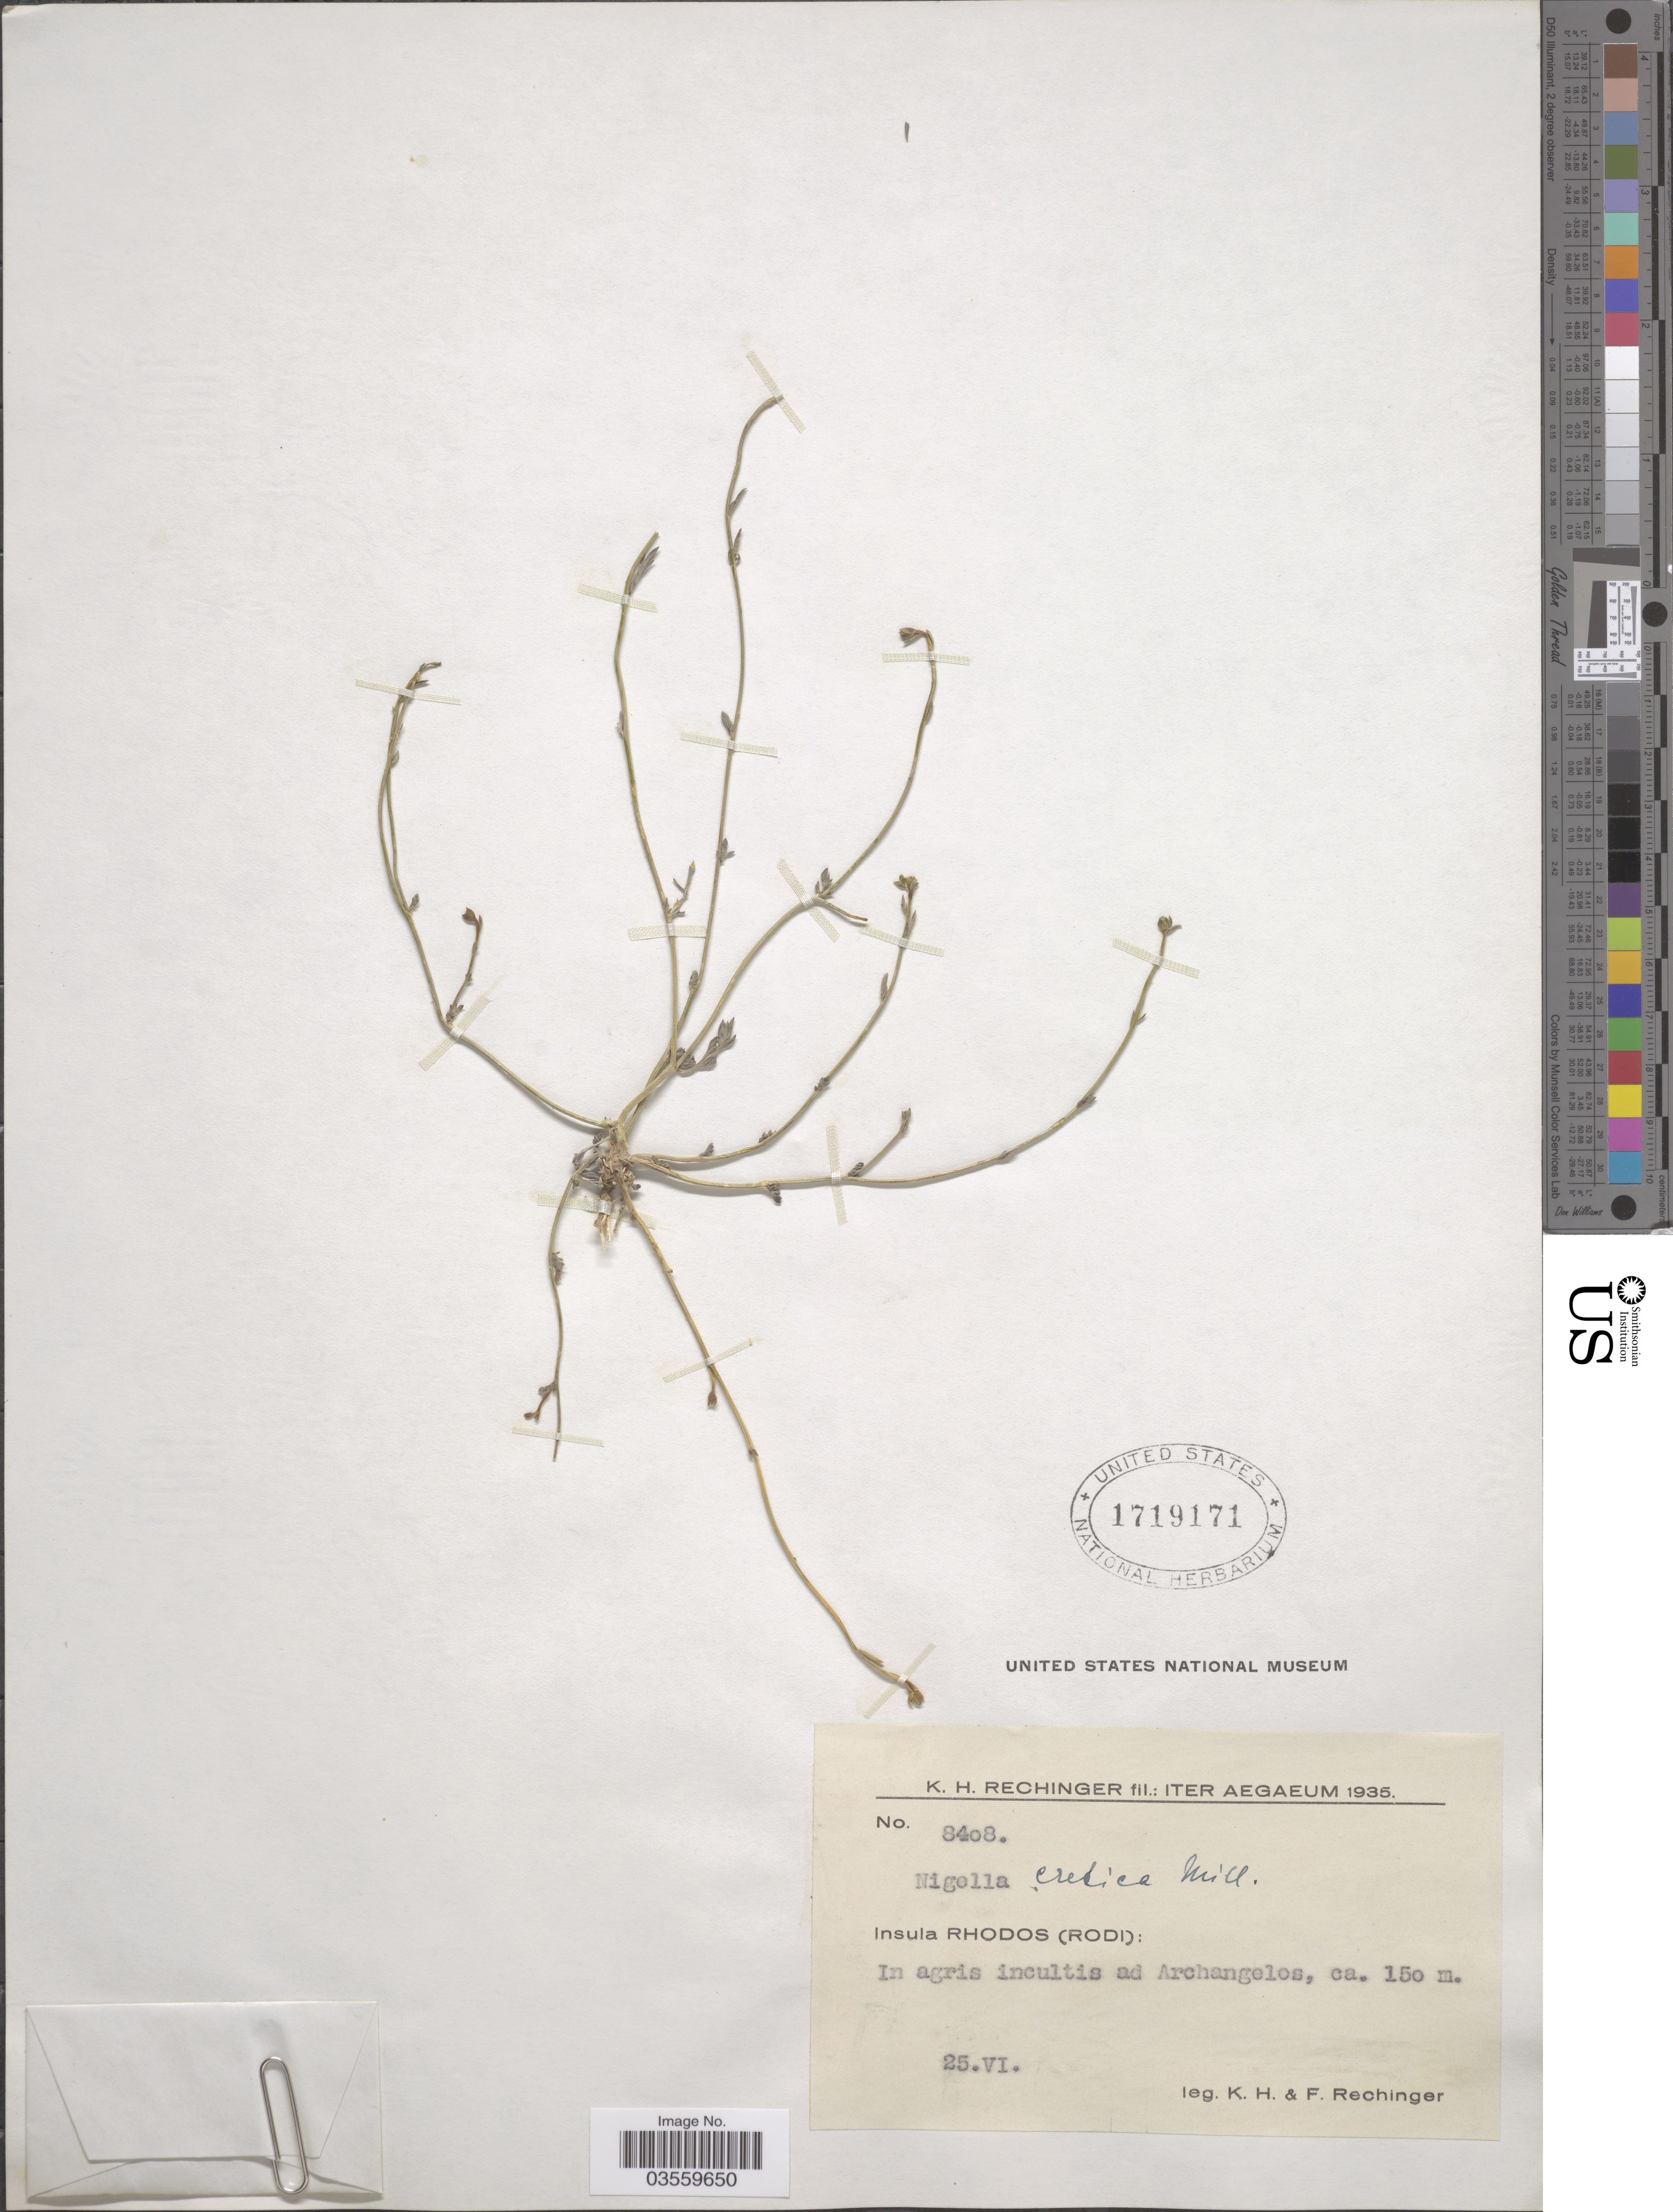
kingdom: Plantae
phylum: Tracheophyta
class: Magnoliopsida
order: Ranunculales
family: Ranunculaceae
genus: Nigella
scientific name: Nigella cretica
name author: Mill.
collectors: K. H. Rechinger & F. Rechinger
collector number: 8408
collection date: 1935-06-25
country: Greece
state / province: South Aegean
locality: Aegaeum. Insula Rhodos (Rodi): In agris incultis ad Archangelos.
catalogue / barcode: US 1719171